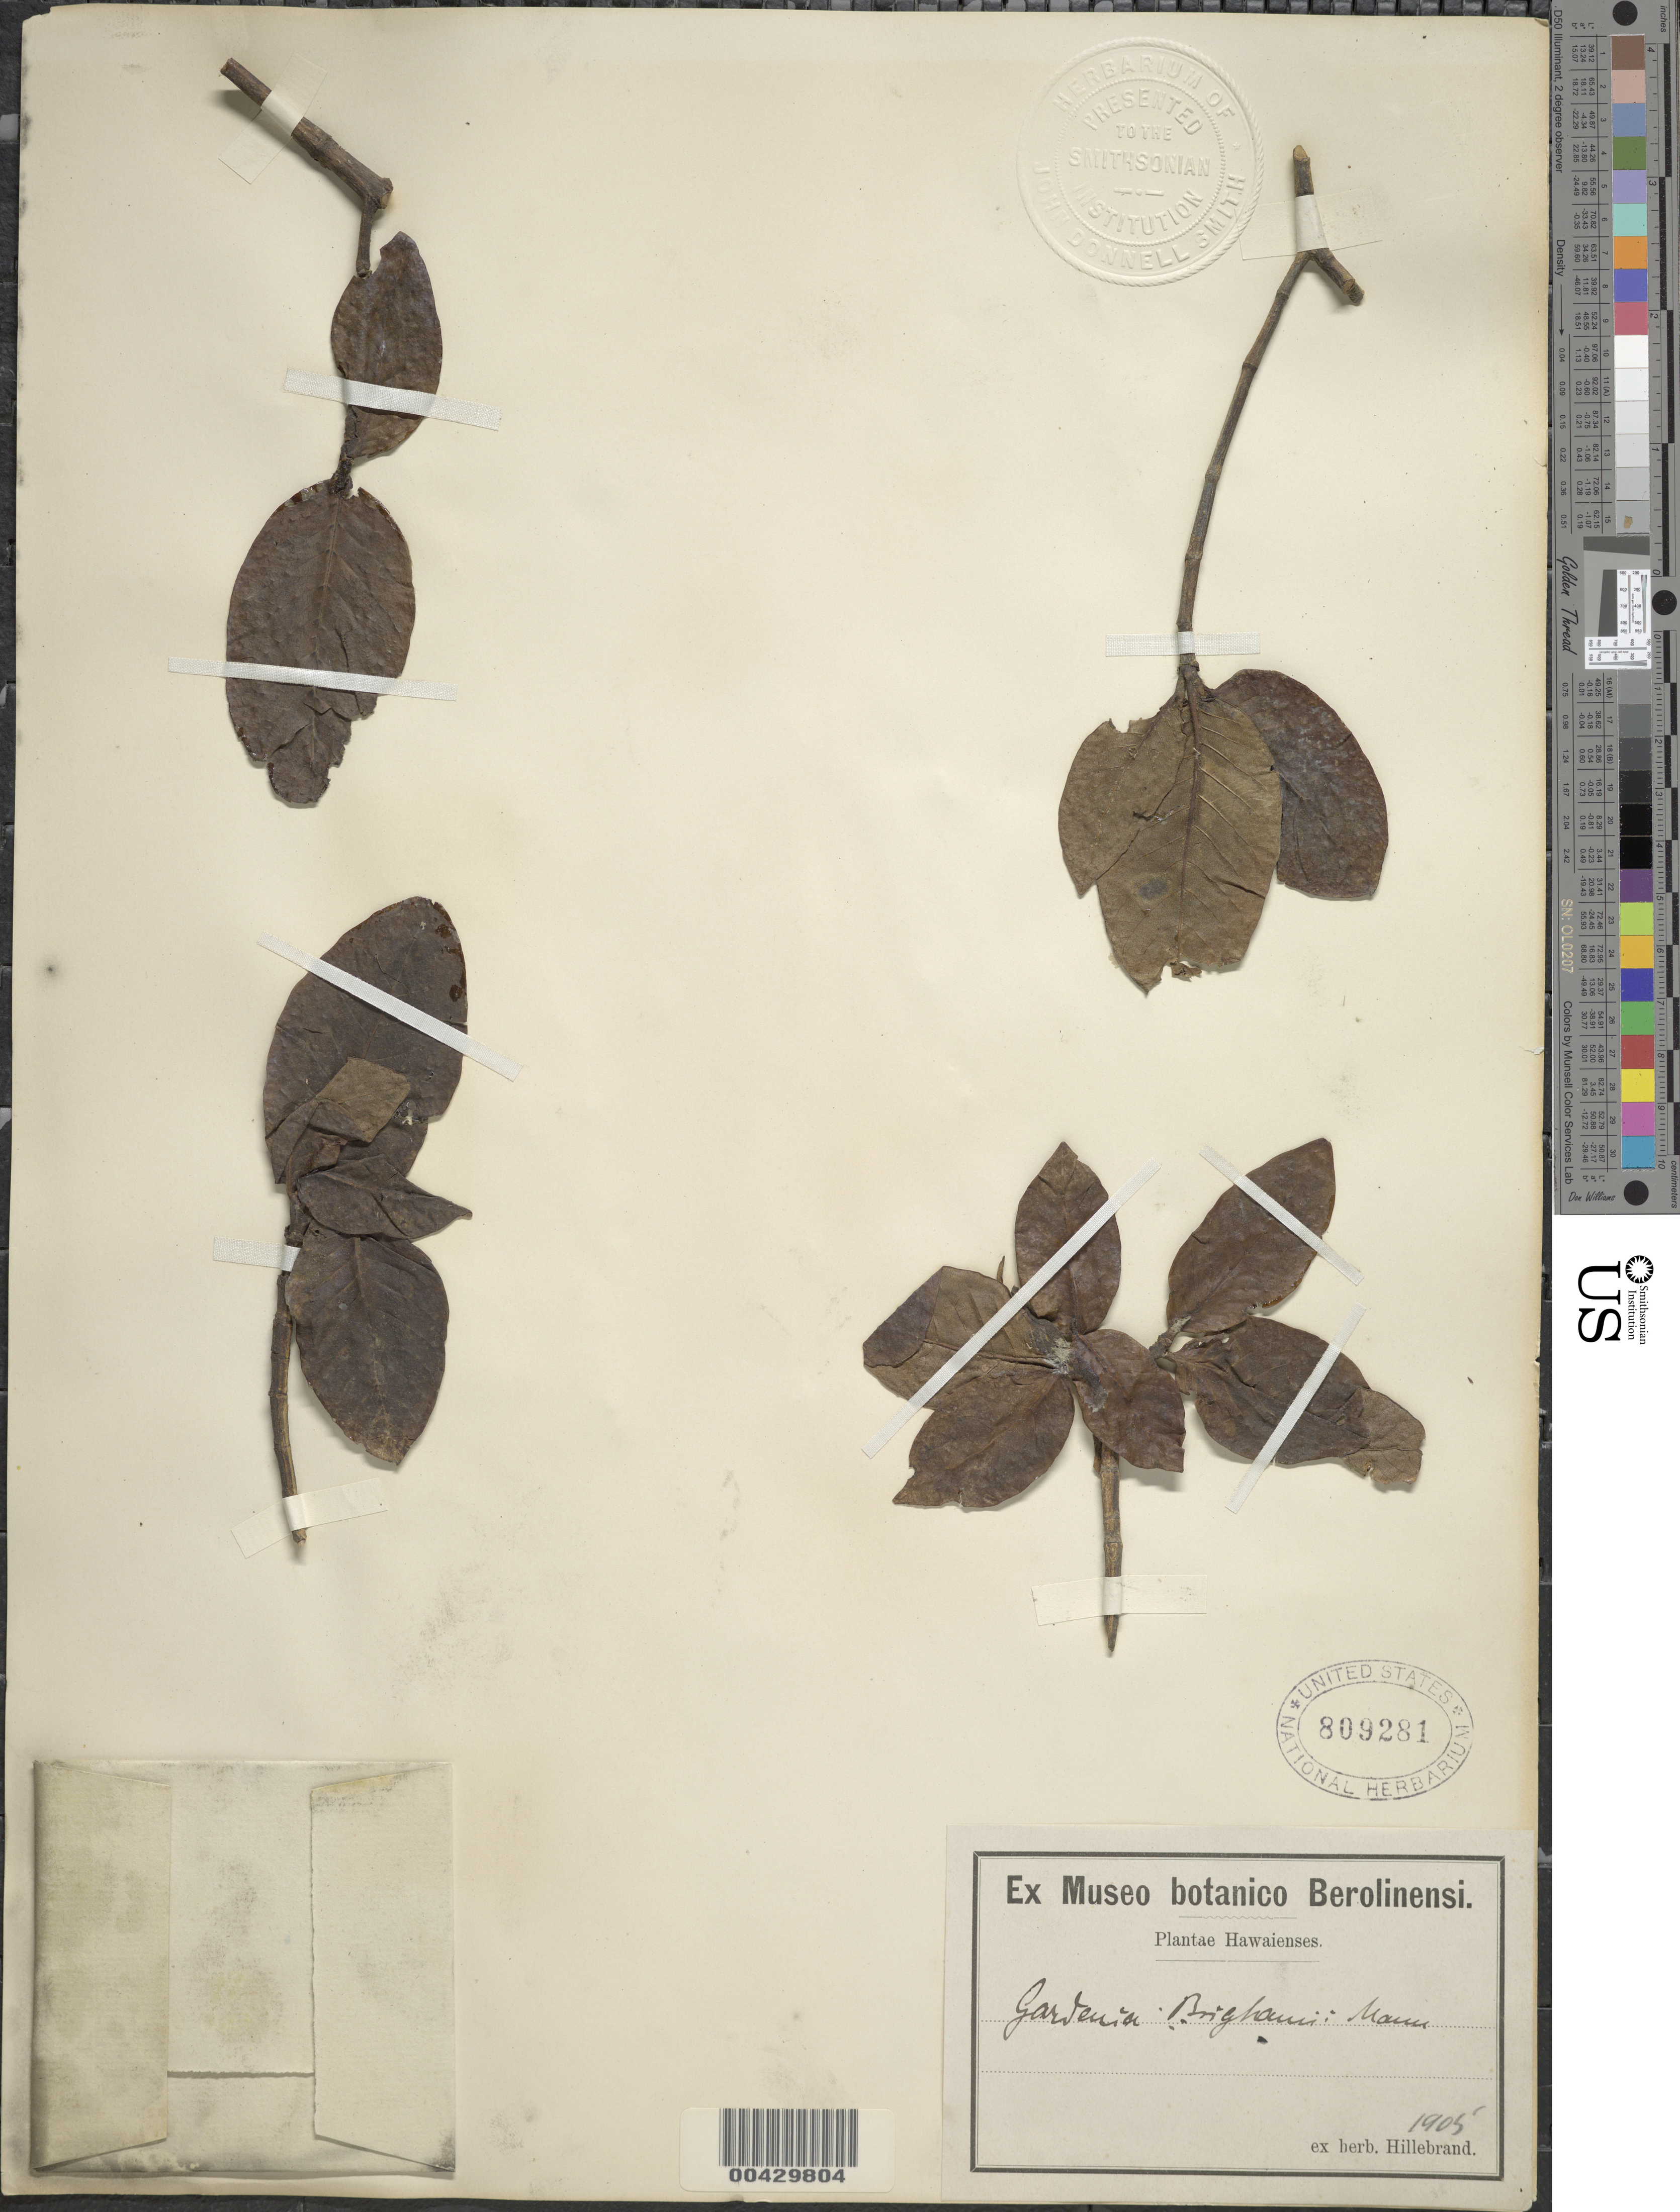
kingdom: Plantae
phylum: Tracheophyta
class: Magnoliopsida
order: Gentianales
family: Rubiaceae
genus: Gardenia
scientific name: Gardenia brighamii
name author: H. Mann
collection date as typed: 1905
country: United States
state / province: Hawaii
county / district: Hawaii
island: Hawaii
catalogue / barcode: US 809281